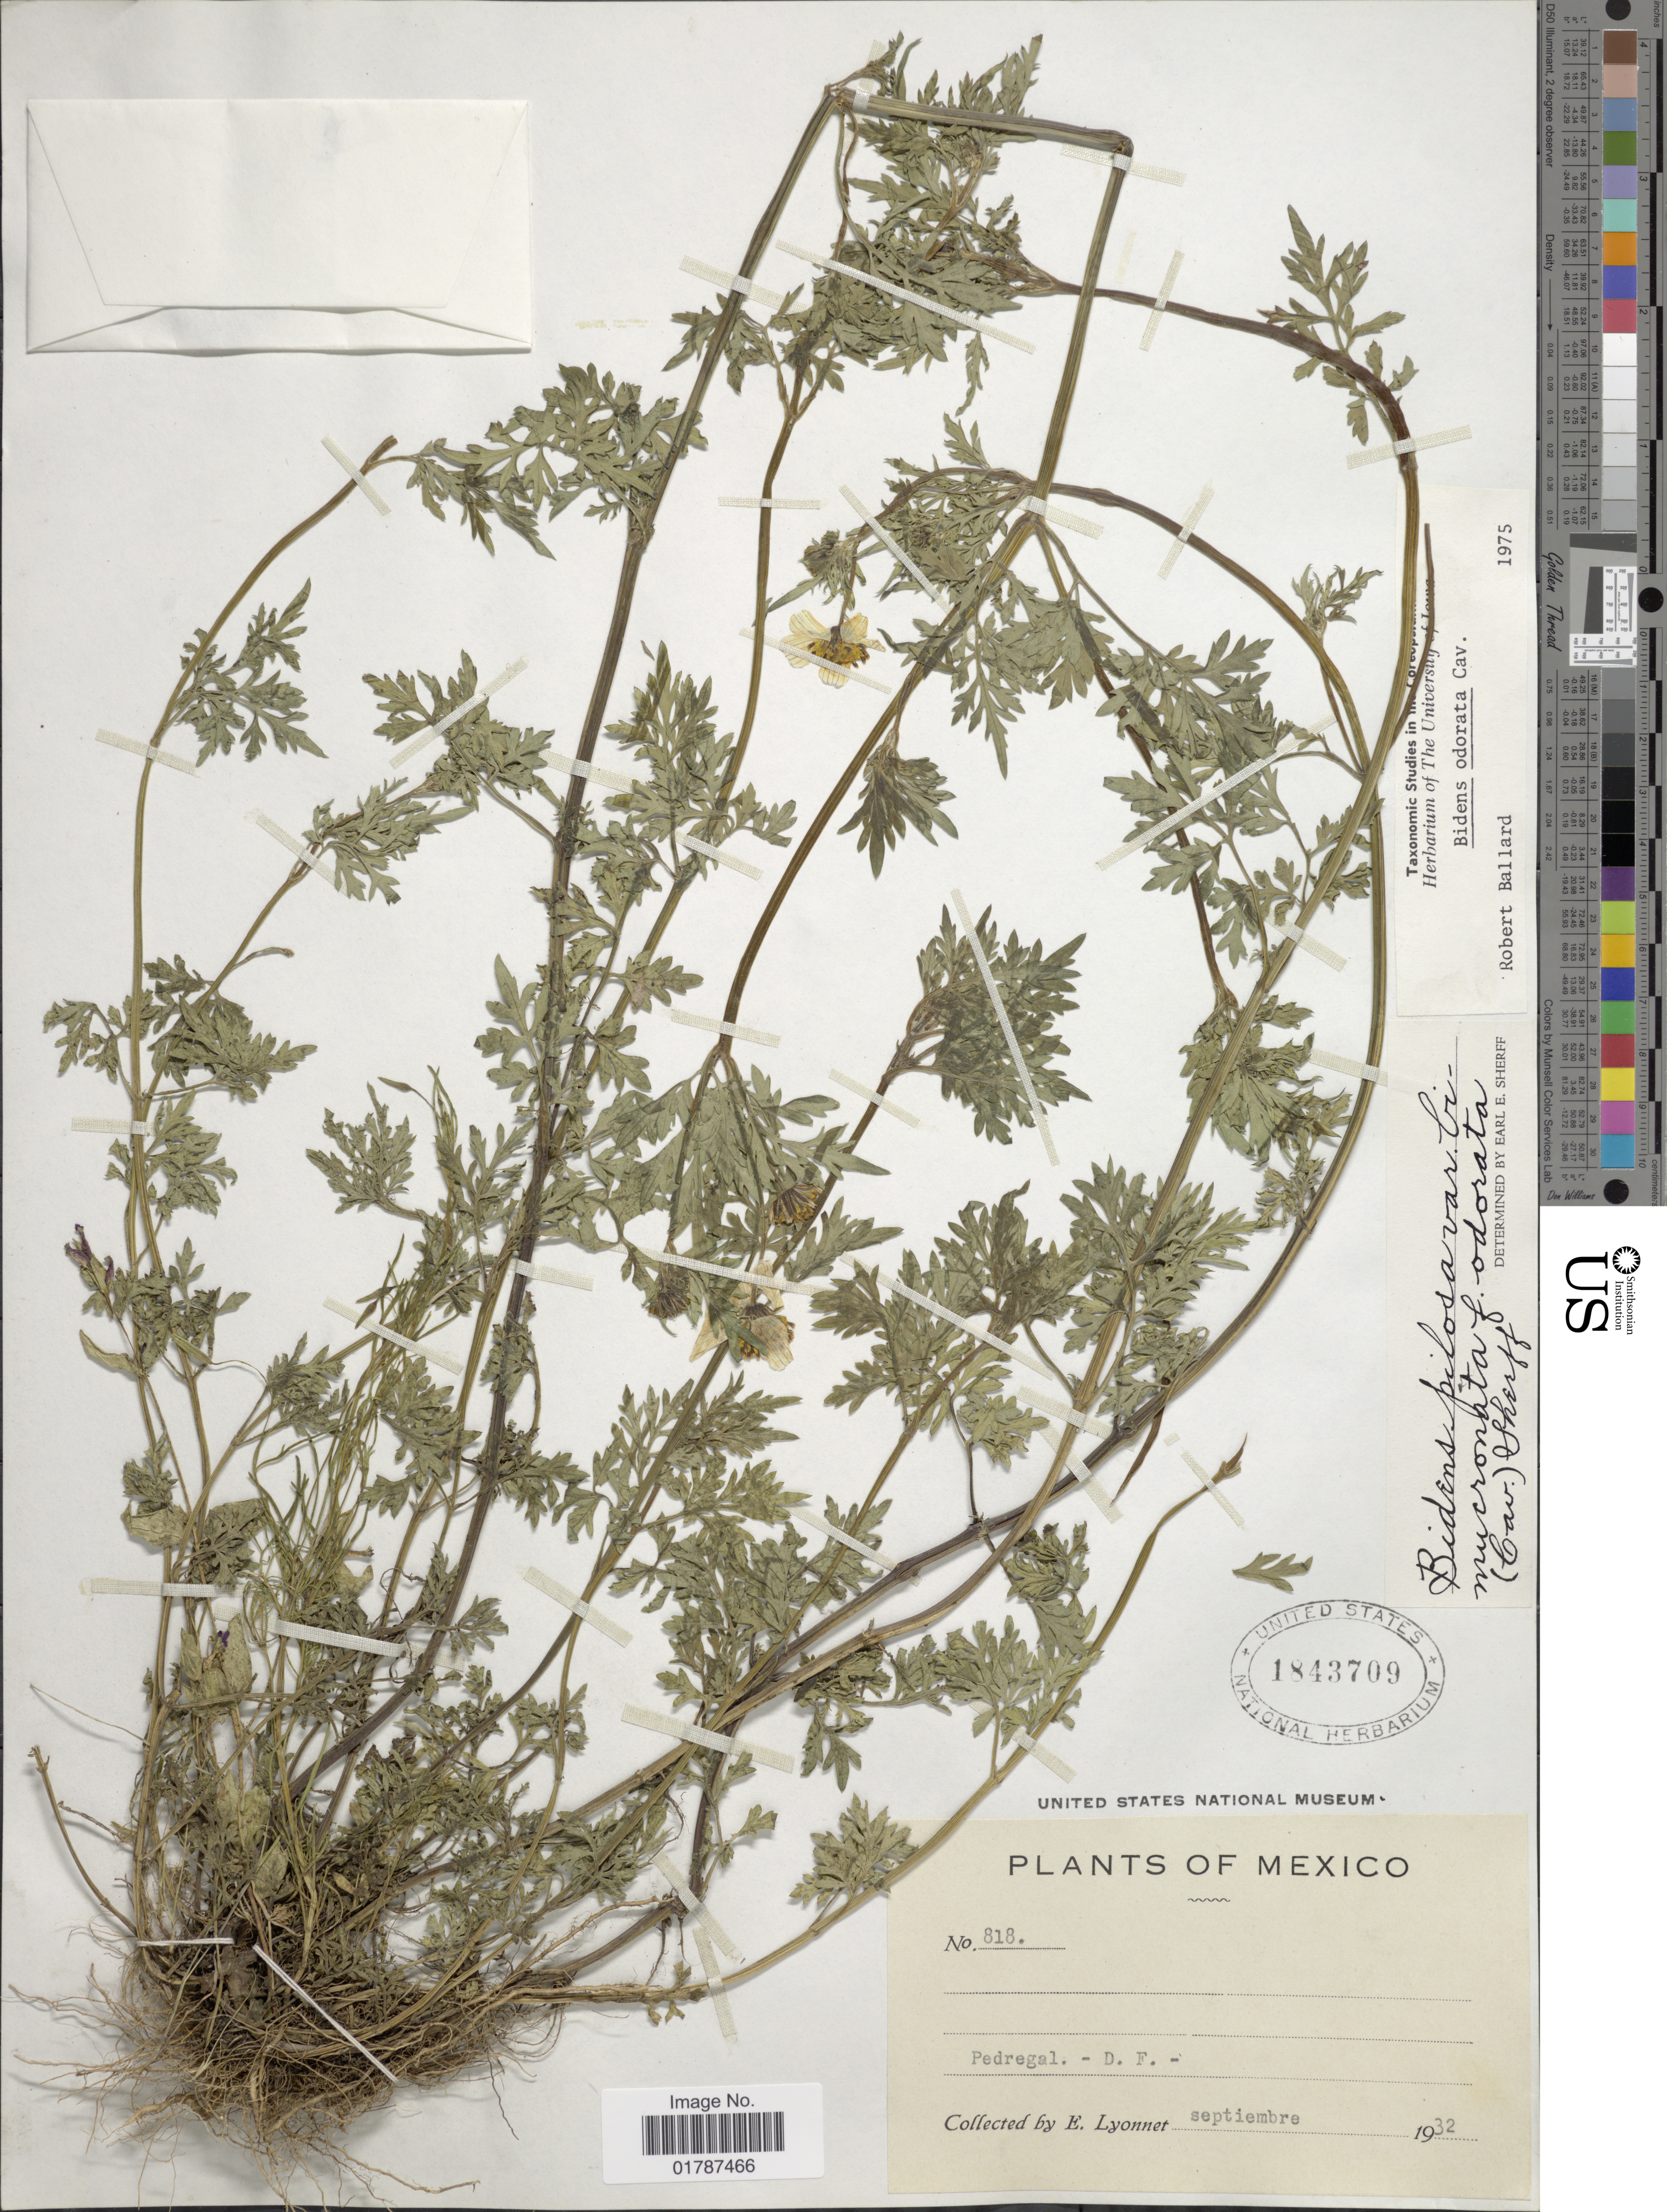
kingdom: Plantae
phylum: Tracheophyta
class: Magnoliopsida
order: Asterales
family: Asteraceae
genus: Bidens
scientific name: Bidens odorata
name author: Cav.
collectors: E. Lyonnet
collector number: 818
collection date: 1932-09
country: Mexico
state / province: Distrito Federal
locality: Pedregal, D. F.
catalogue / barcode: US 1843709